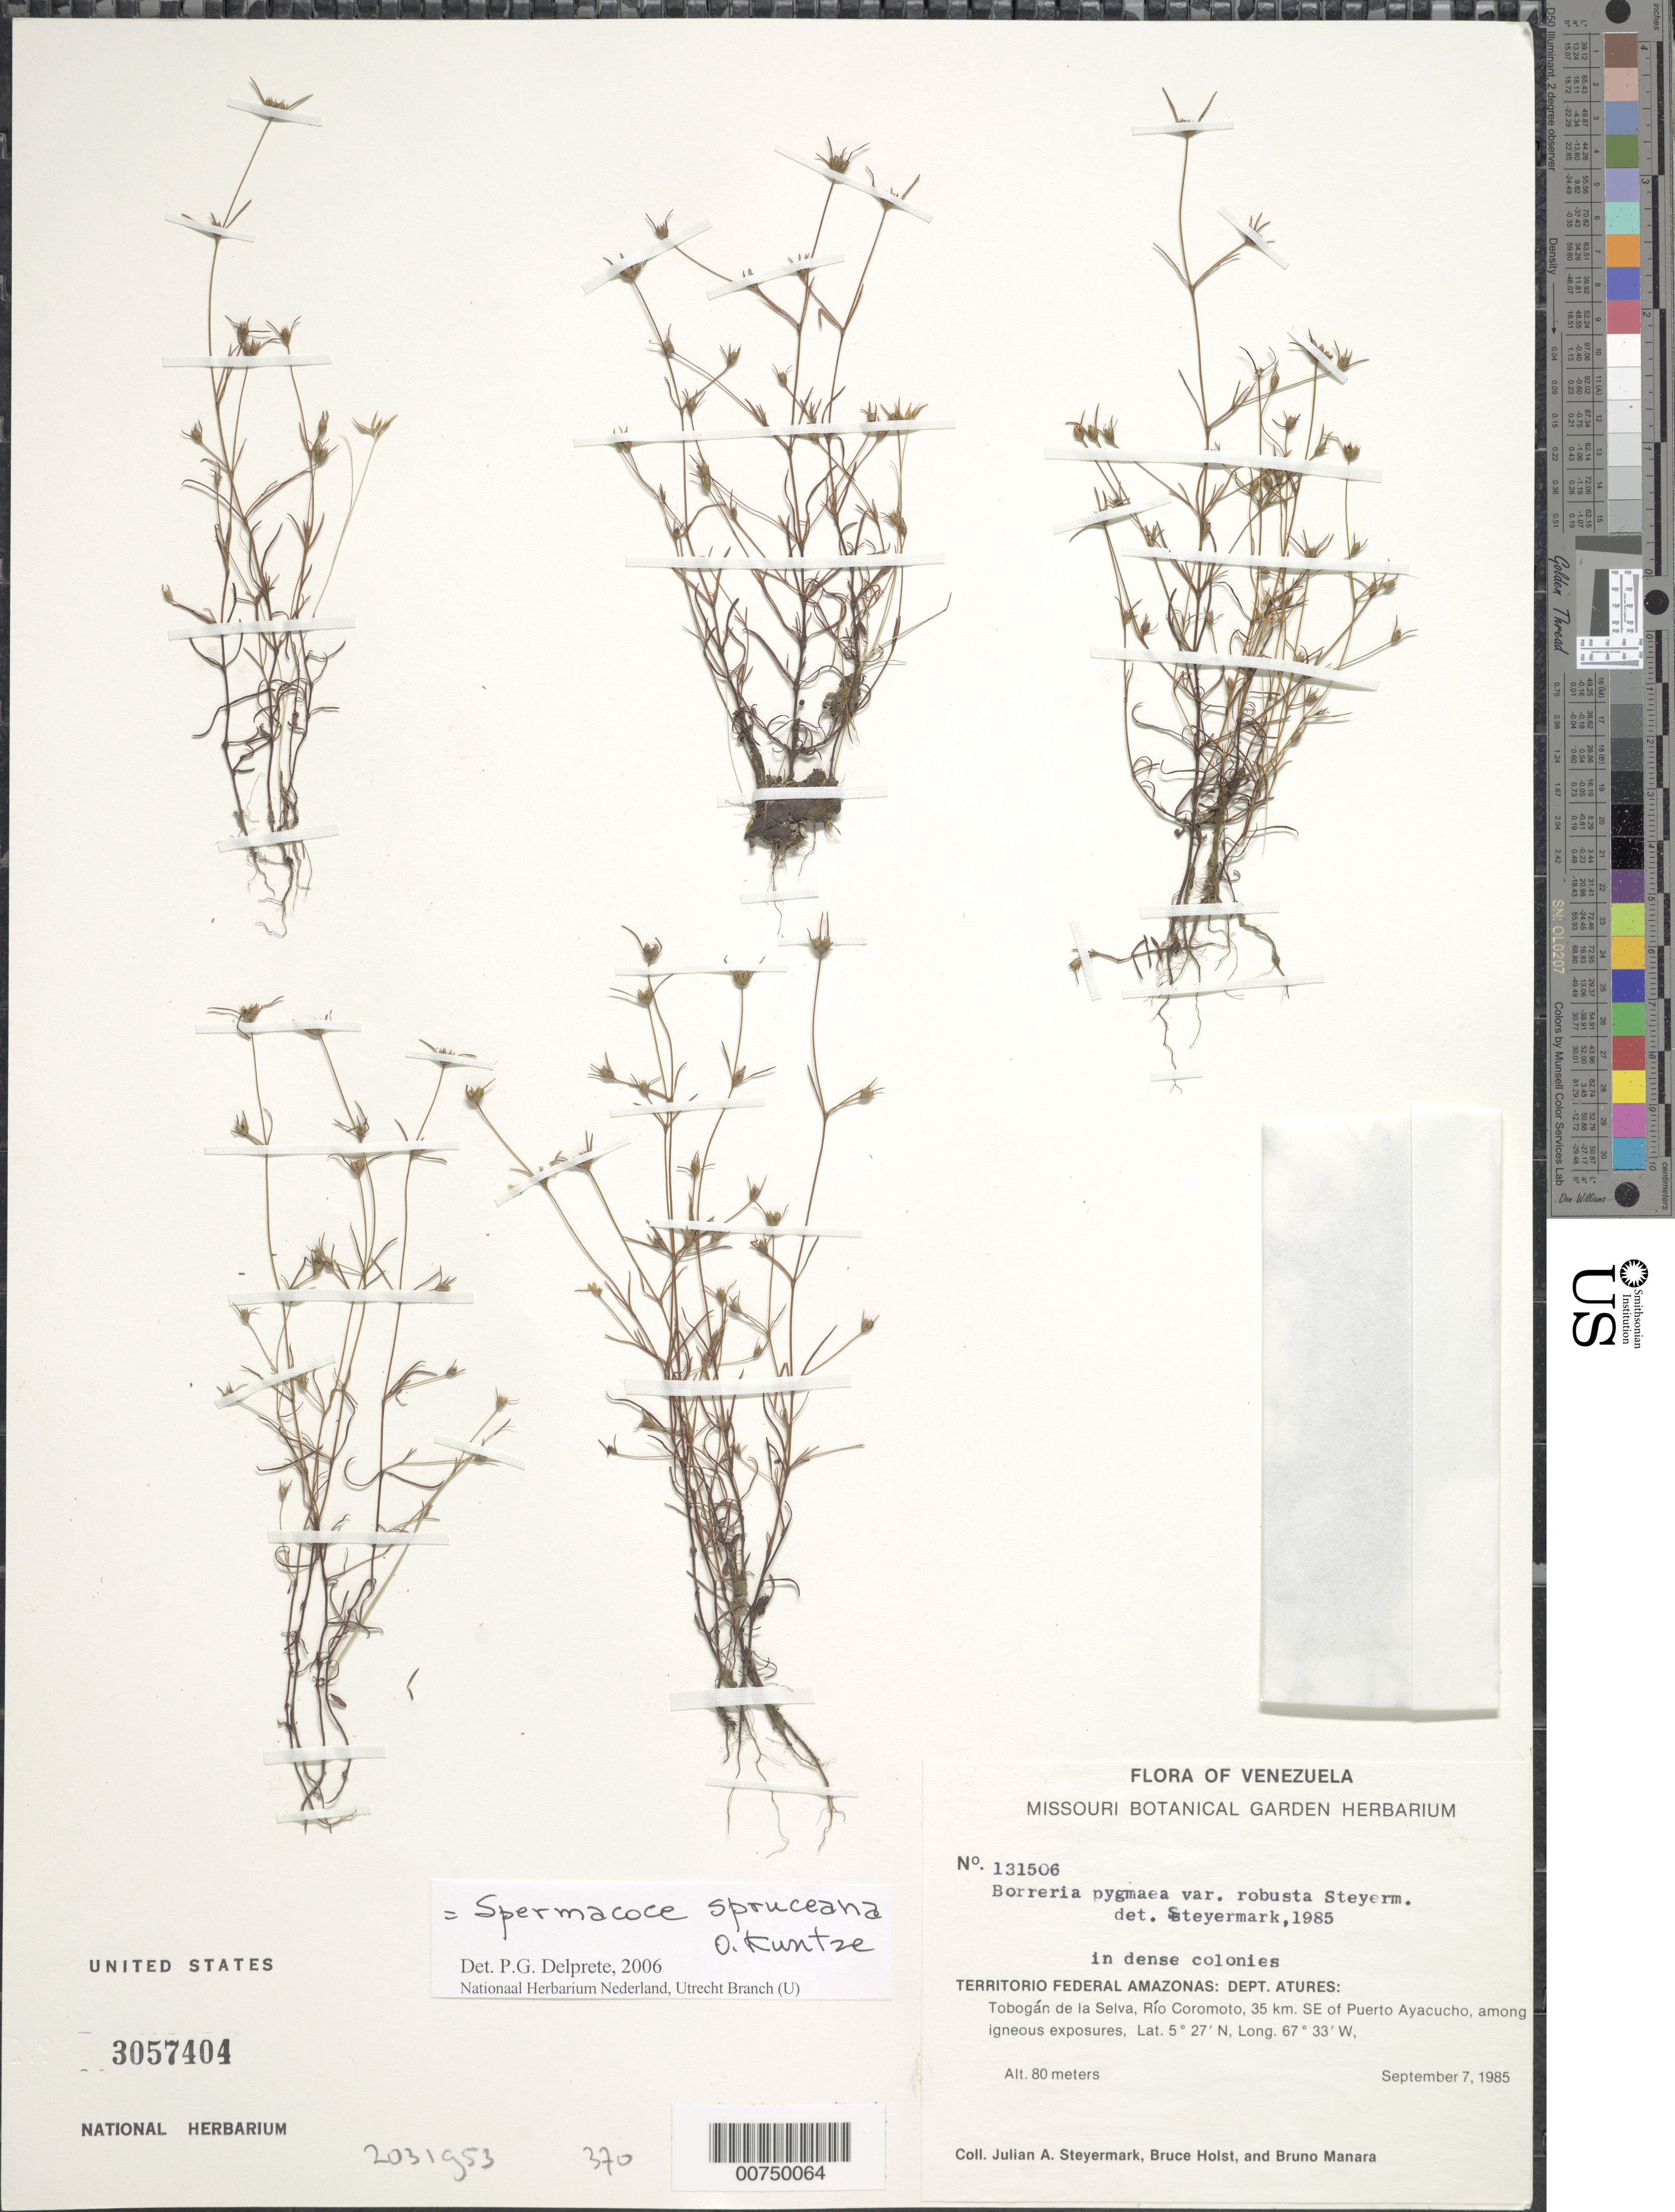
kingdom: Plantae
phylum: Tracheophyta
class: Magnoliopsida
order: Gentianales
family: Rubiaceae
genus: Spermacoce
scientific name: Spermacoce spruceana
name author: Kuntze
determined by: Delprete, P. G., Herb. de Guyane Cay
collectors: J. Steyermark, B. Holst & B. Manara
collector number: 131506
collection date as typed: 7-Sep-85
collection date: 1985-09-07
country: Venezuela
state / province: Amazonas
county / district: Atures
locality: Tobogan de la Selva, Río Coromoto, 35 km SE Puerto Ayacucho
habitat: Among igneous exposures, in dense colonies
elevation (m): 80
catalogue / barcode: US 3057404